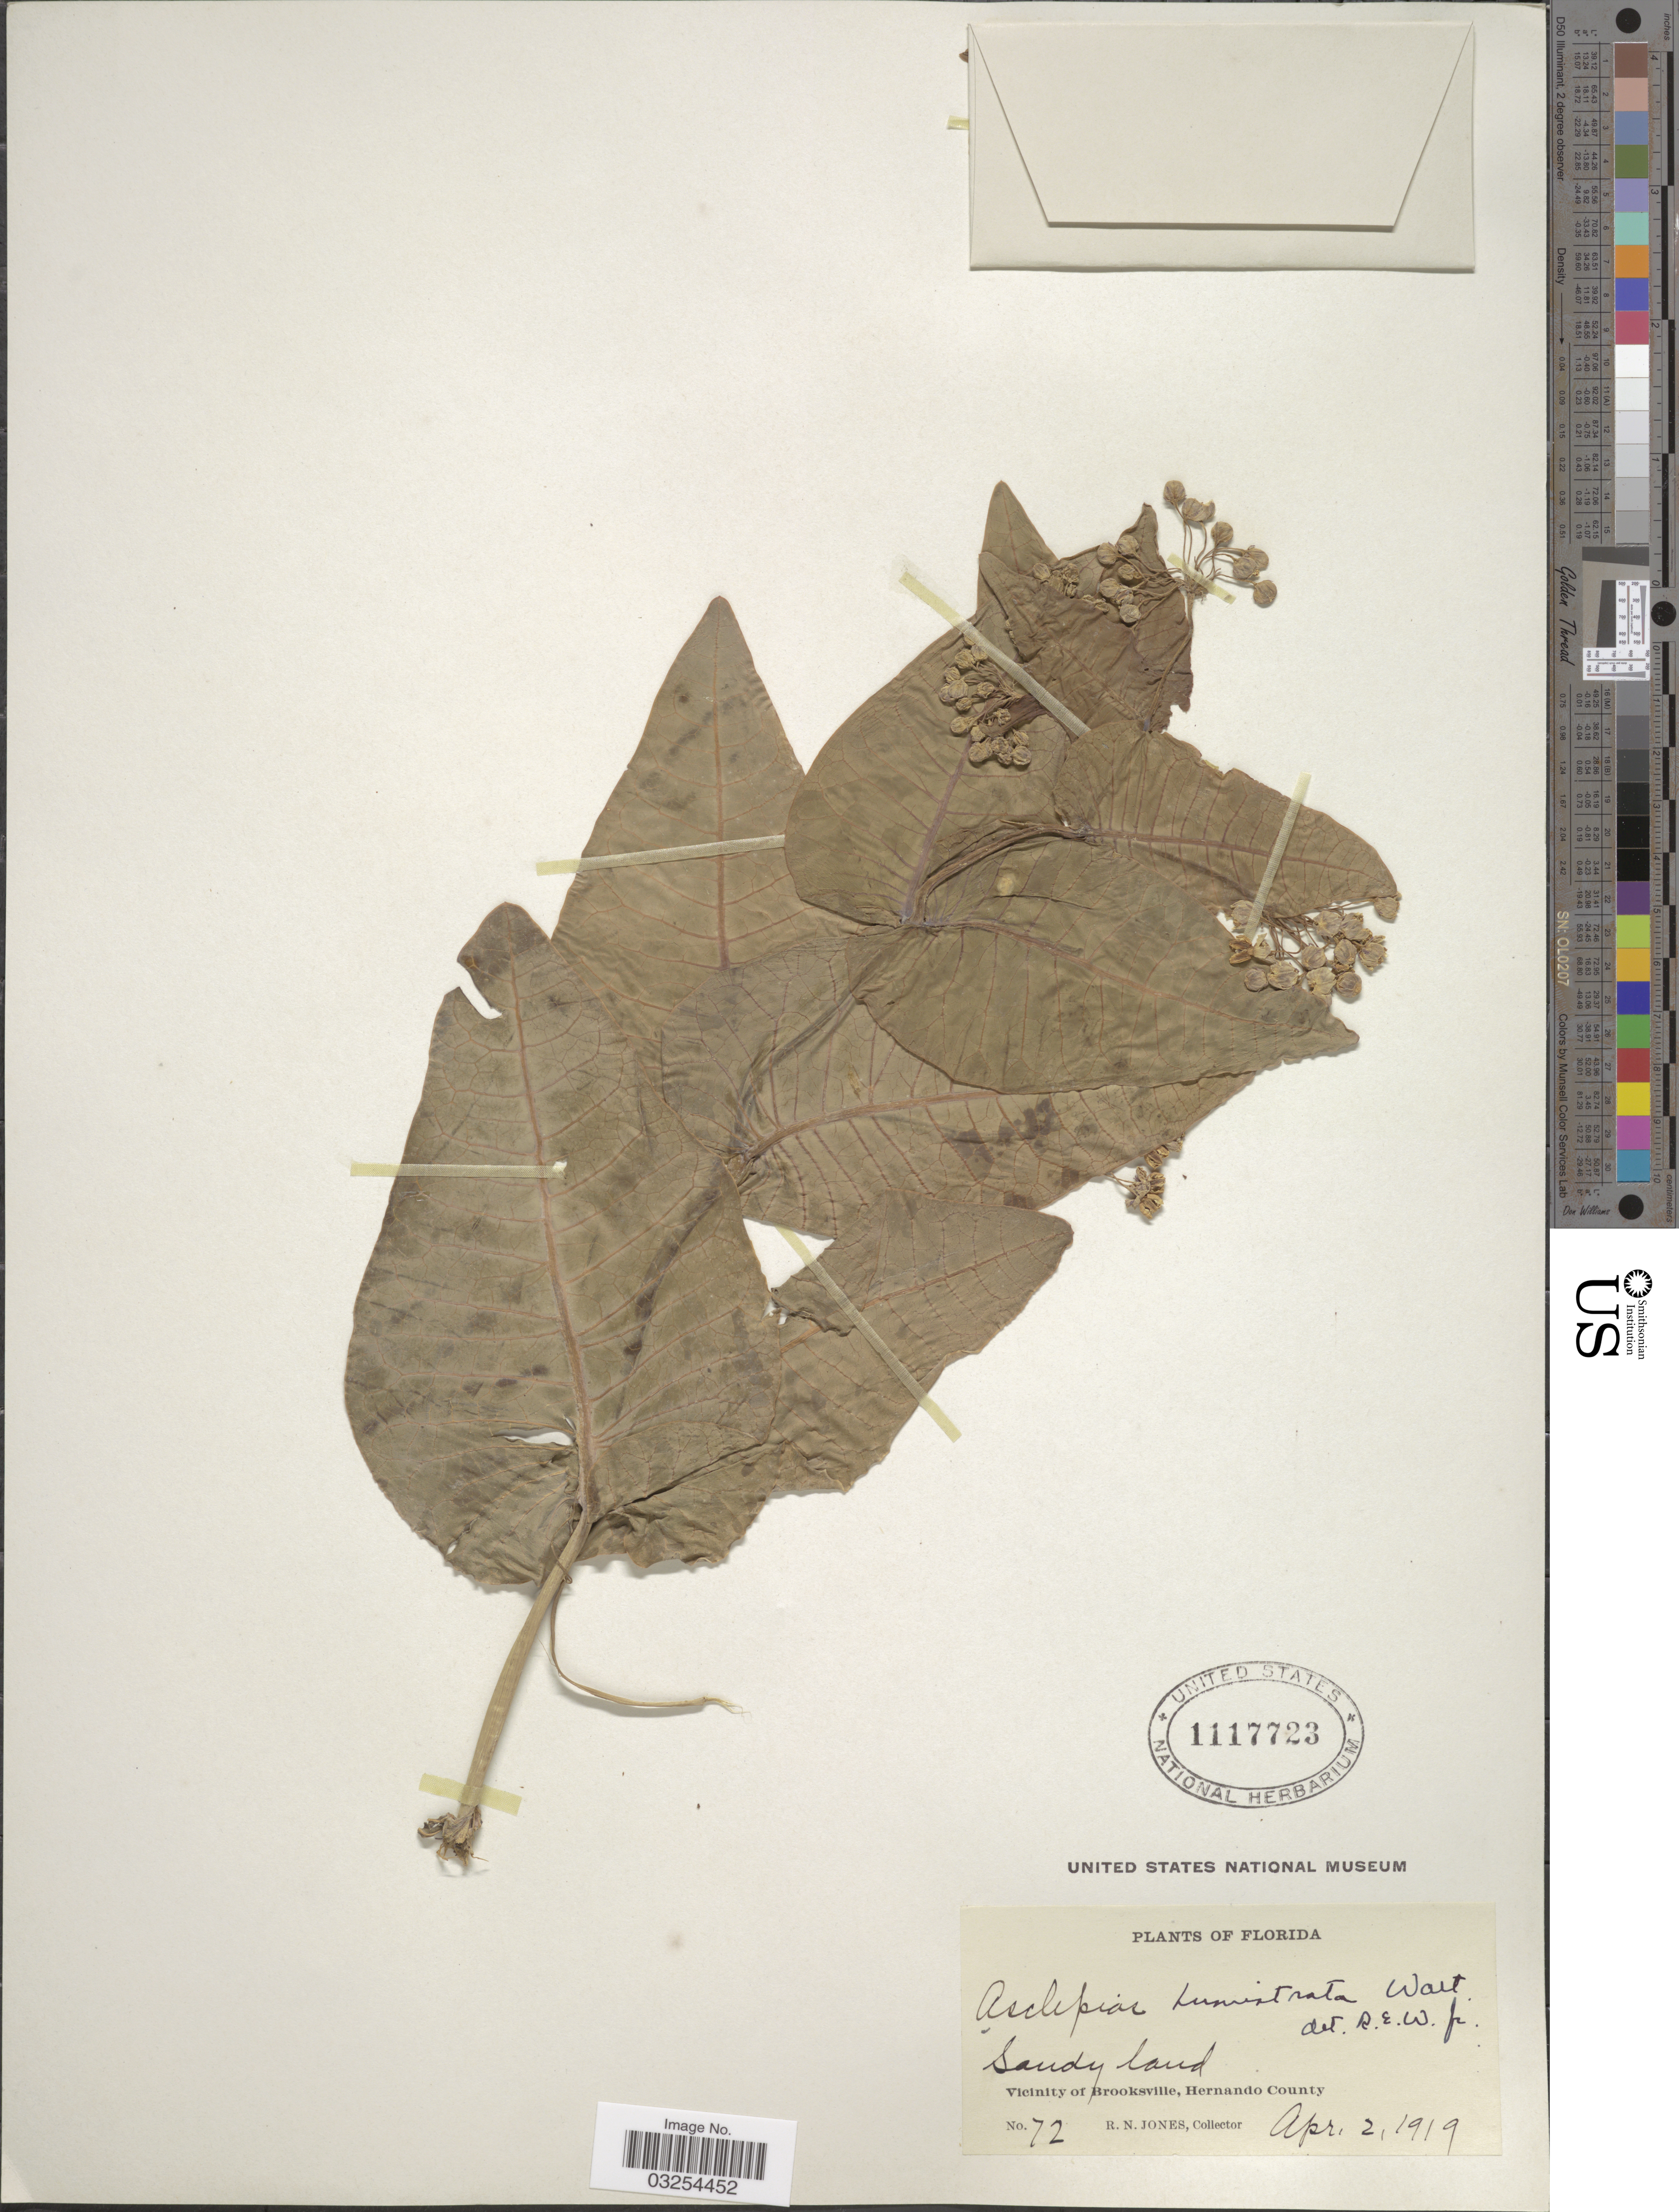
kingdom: Plantae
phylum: Tracheophyta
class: Magnoliopsida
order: Gentianales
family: Apocynaceae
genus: Asclepias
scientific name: Asclepias humistrata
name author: Walter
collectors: R. N. Jones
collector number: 72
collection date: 1919-04-02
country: United States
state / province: Florida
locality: Sandy land. Vicinity of Brooksville, Hernando County.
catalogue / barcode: US 1117723